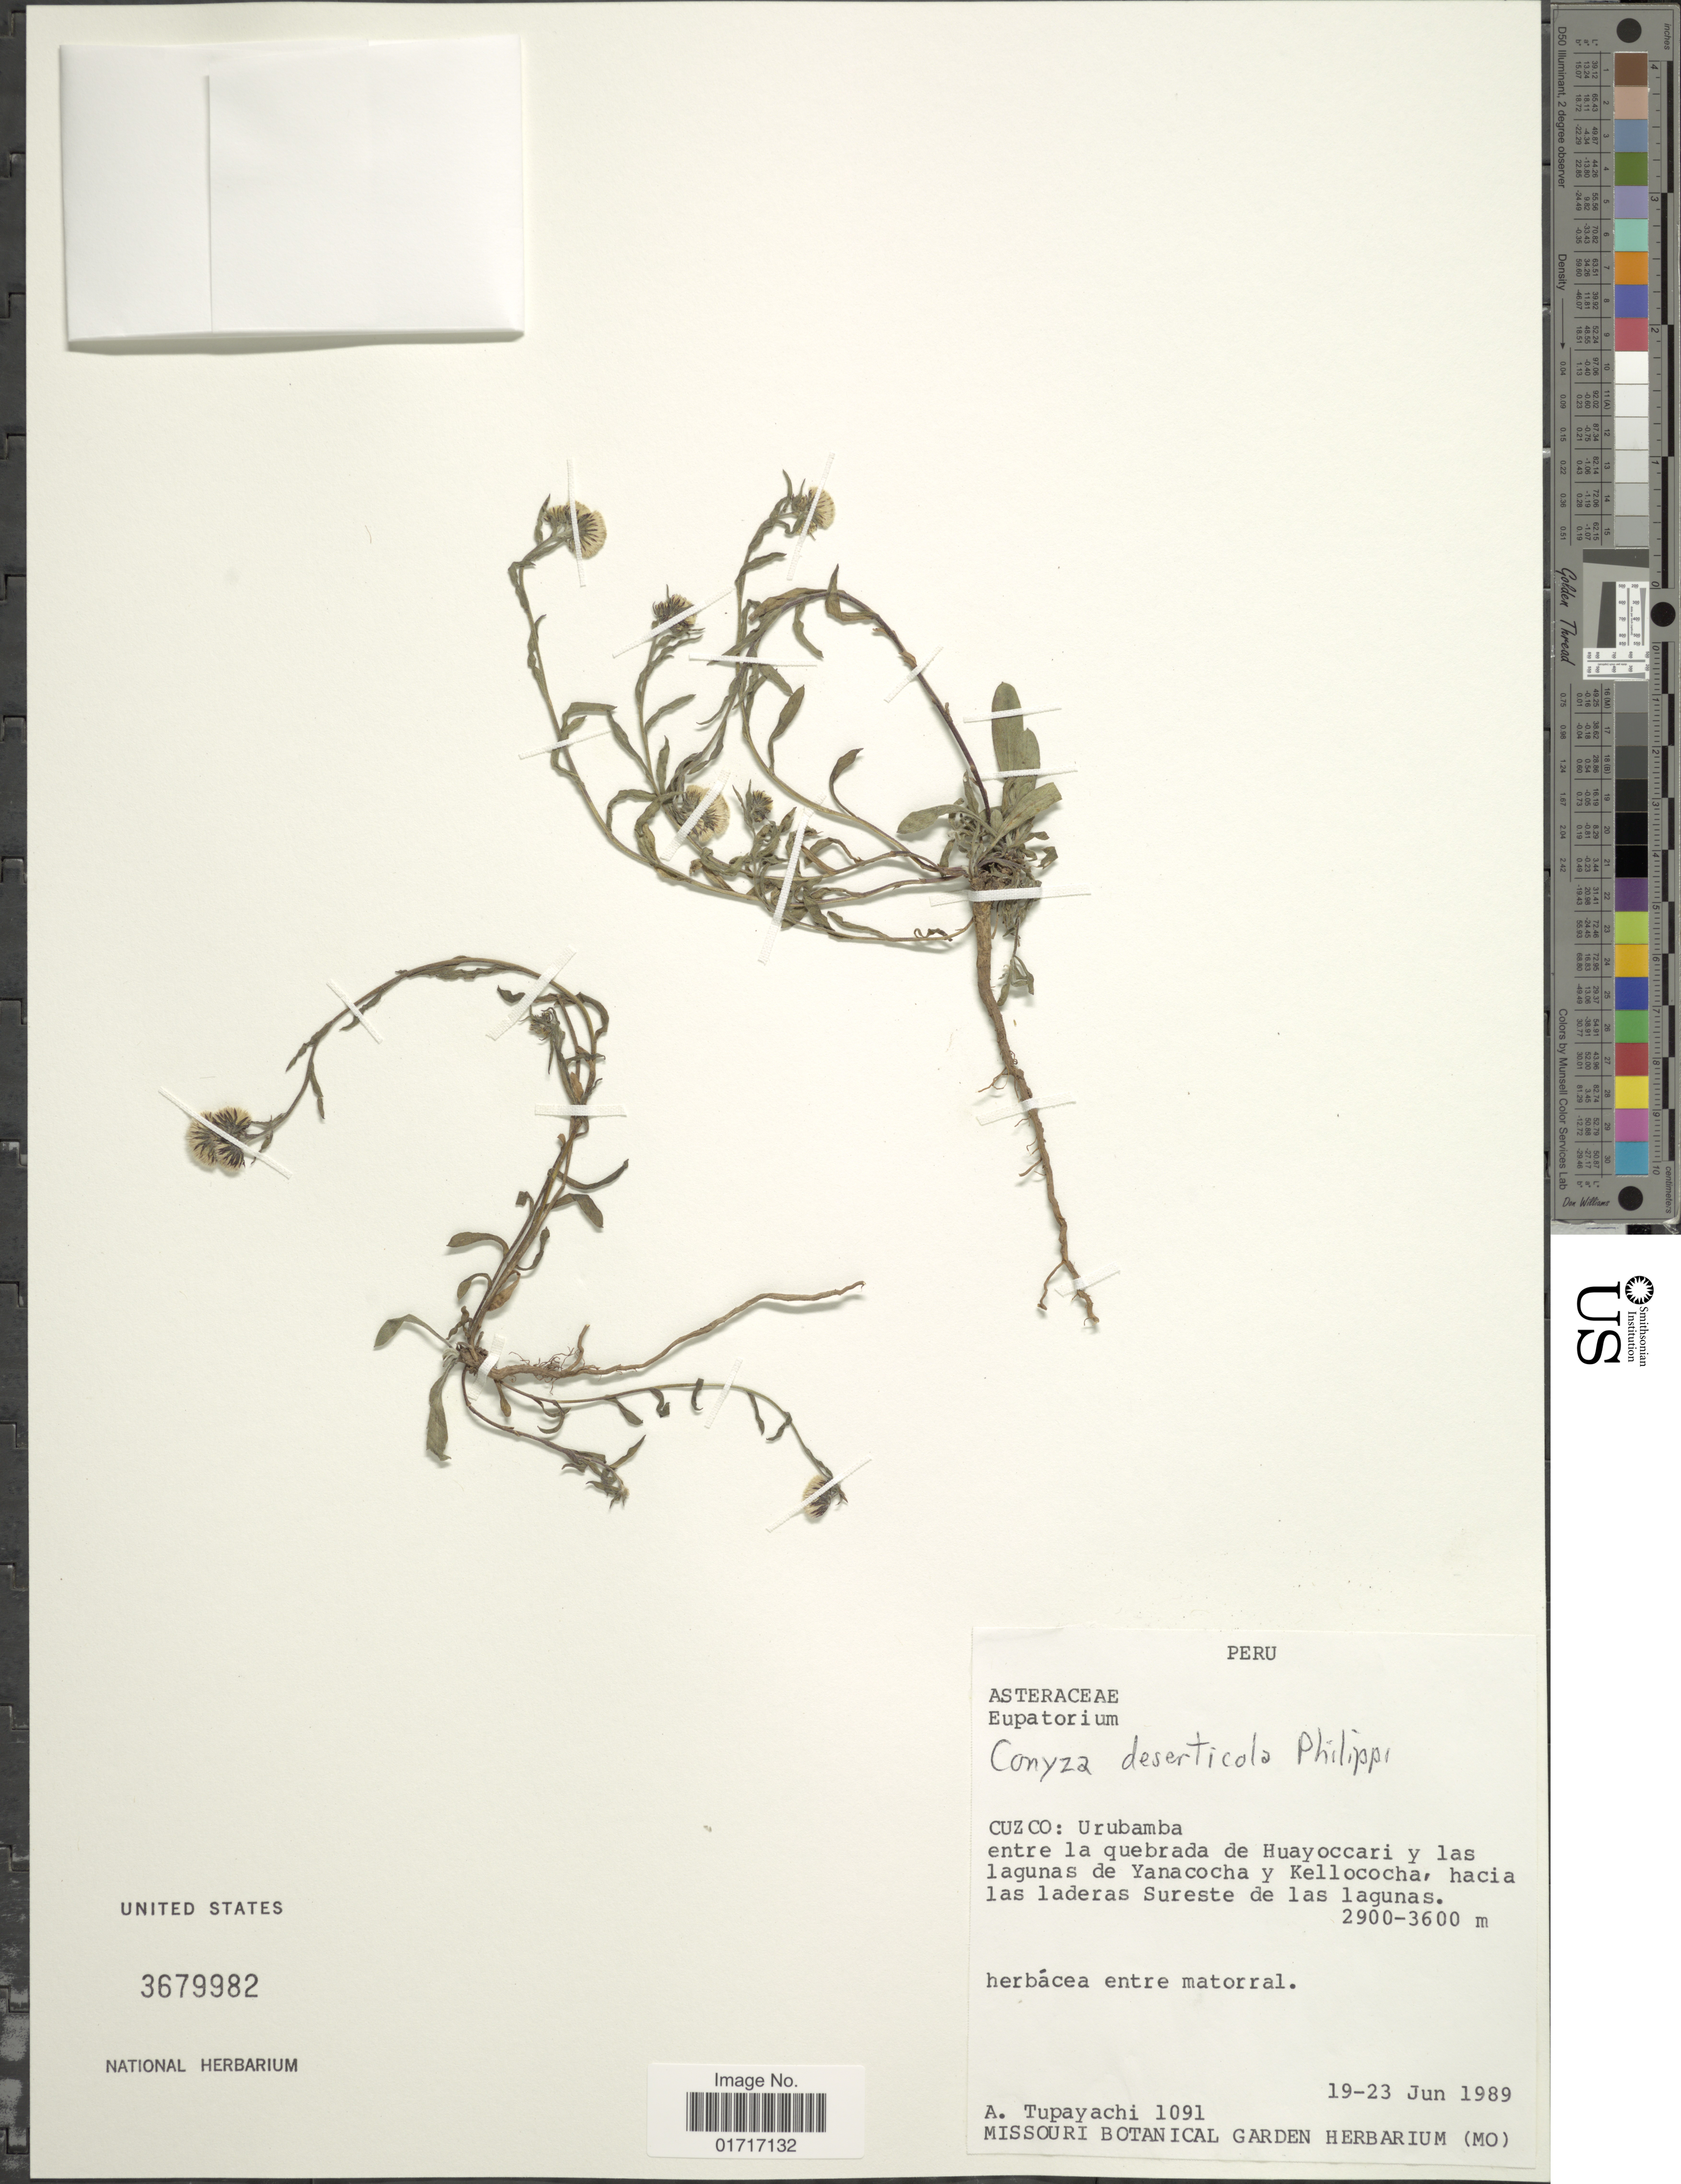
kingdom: Plantae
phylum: Tracheophyta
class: Magnoliopsida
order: Asterales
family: Asteraceae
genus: Conyza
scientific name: Conyza deserticola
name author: Phil.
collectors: A. Tupayachi H.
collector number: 1901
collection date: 1989-06-19/1989-06-23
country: Peru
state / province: Cusco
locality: Cuzco: Urumbamba, entre la quebrada de Huayoccari y las entre la de Yanacocha y Kellococha, hacia las laderas Sureste de las Laguna.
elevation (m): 2900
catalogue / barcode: US 3679982